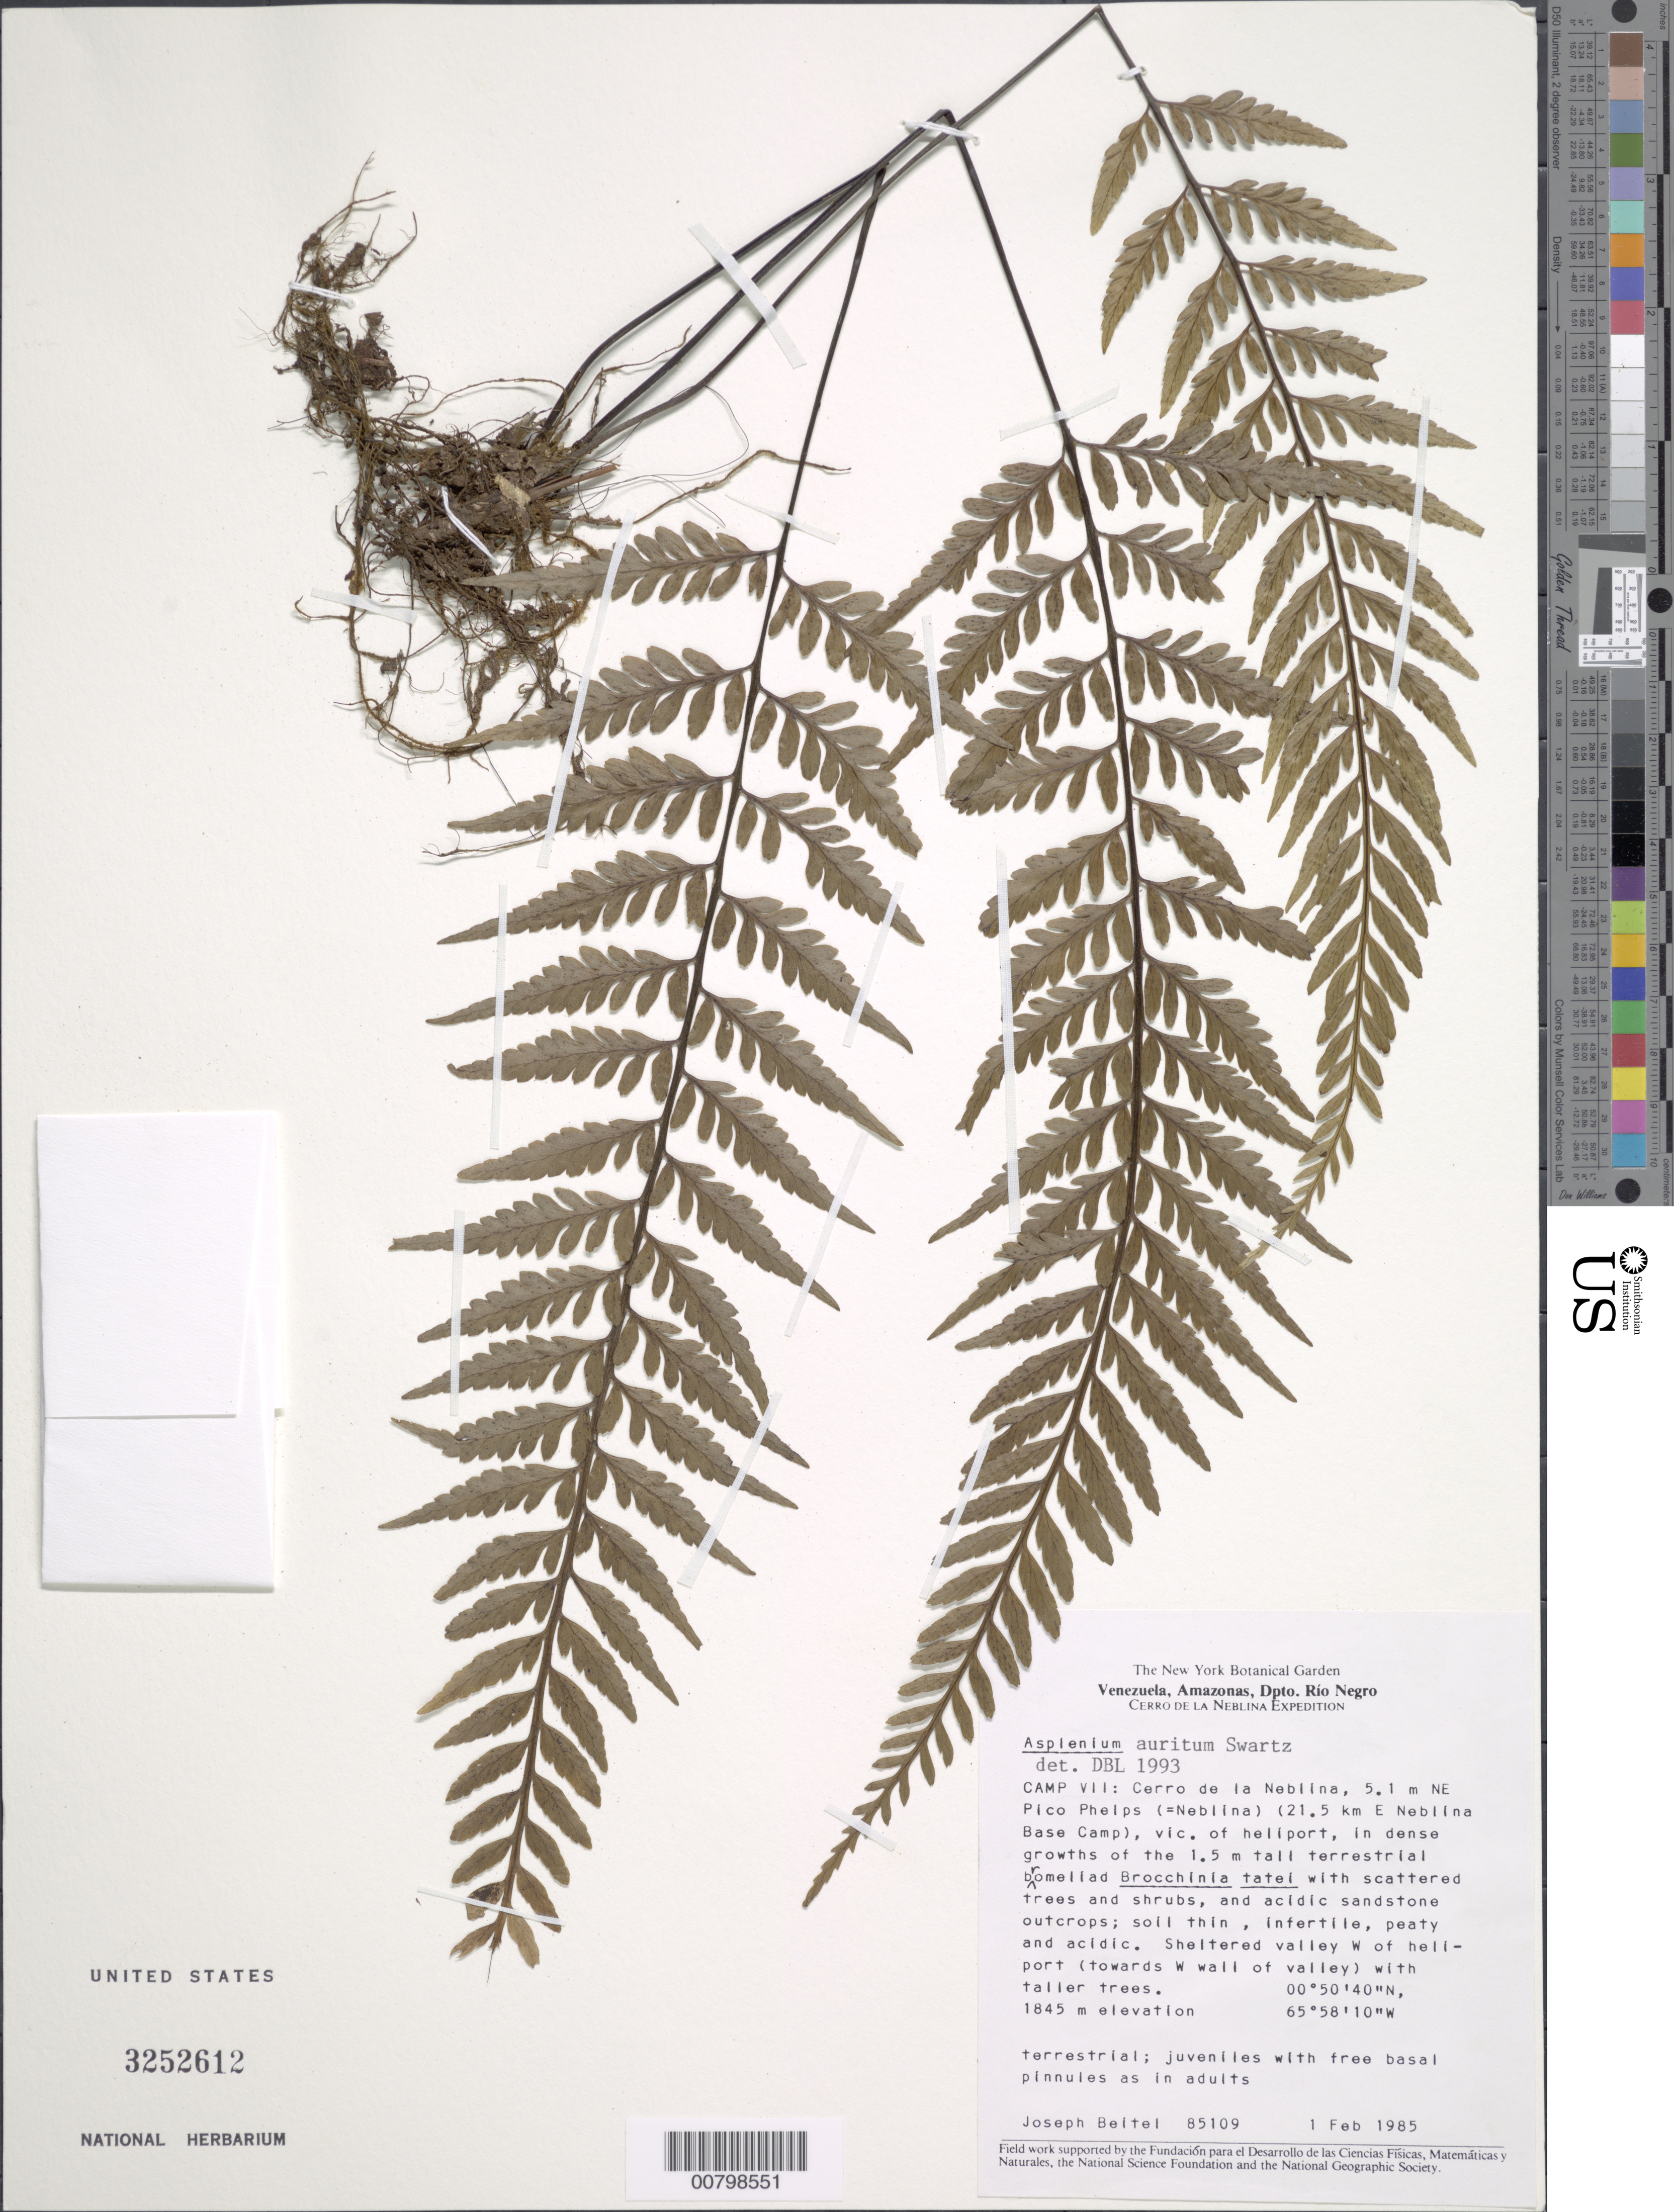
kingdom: Plantae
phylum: Tracheophyta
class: Polypodiopsida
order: Polypodiales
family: Aspleniaceae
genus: Asplenium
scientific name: Asplenium auritum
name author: Sw.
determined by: Lellinger, David B., (BOT), Smithsonian Institution - National Museum of Natural History (UNITED STATES)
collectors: J. M. Beitel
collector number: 85109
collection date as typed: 1-Feb-85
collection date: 1985-02-01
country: Venezuela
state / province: Amazonas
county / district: Río Negro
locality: Cerro de la Neblina, Camp VII, 5.1 km NE Pico Phelps (=Neblina), 21.5 km E Neblina Base Camp, E side of Caño Gardner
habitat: Dense growth of 1.5 m tall terrestrial Brocchinia tatei with scattered trees and shrubs, acidic sandstone outcrops; on sheltered face of overhang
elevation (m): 1845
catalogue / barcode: US 3252612